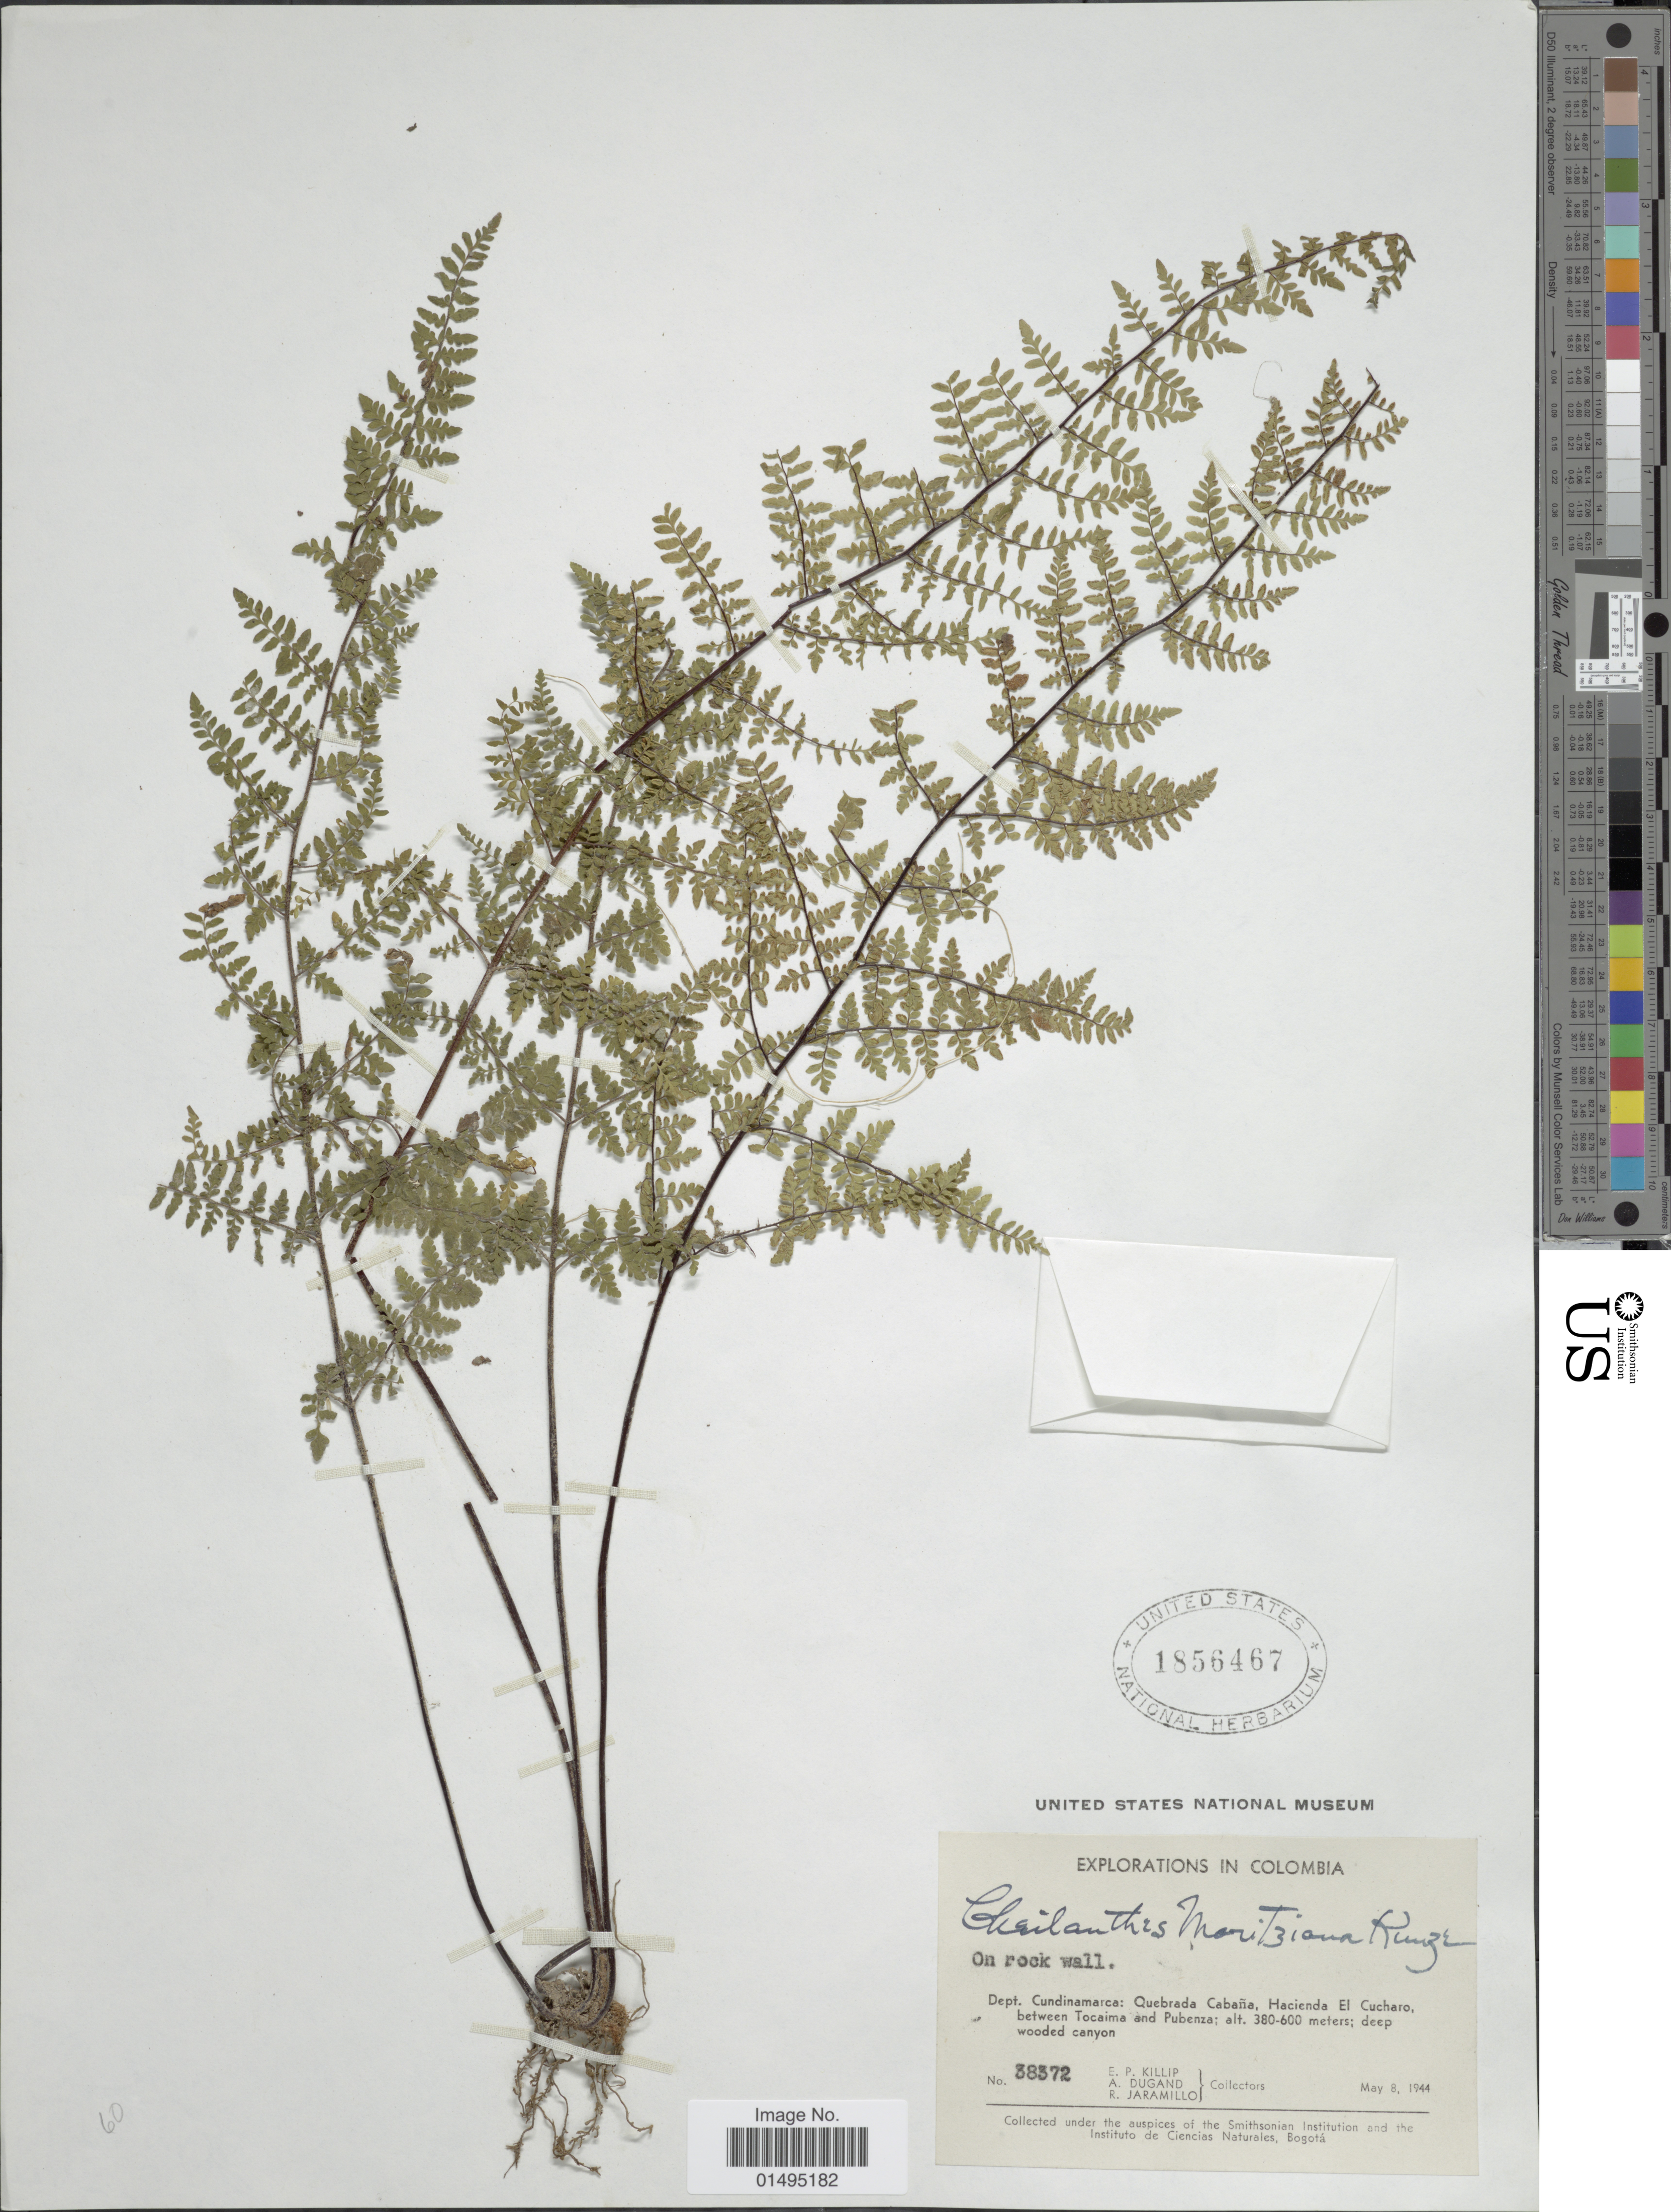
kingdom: Plantae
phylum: Tracheophyta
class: Polypodiopsida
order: Polypodiales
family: Pteridaceae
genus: Myriopteris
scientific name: Myriopteris microphylla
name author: (Sw.) Grusz & Windham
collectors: E. P. Killip, A. Dugand & R. Jaramillo M.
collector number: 38372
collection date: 1944-05-08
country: Colombia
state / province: Cundinamarca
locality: Dept. Cundinamarca: Quebrada Cabana, Hacienda El Cucharo, between Tocaima and Pubenza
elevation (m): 380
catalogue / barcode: US 1856467